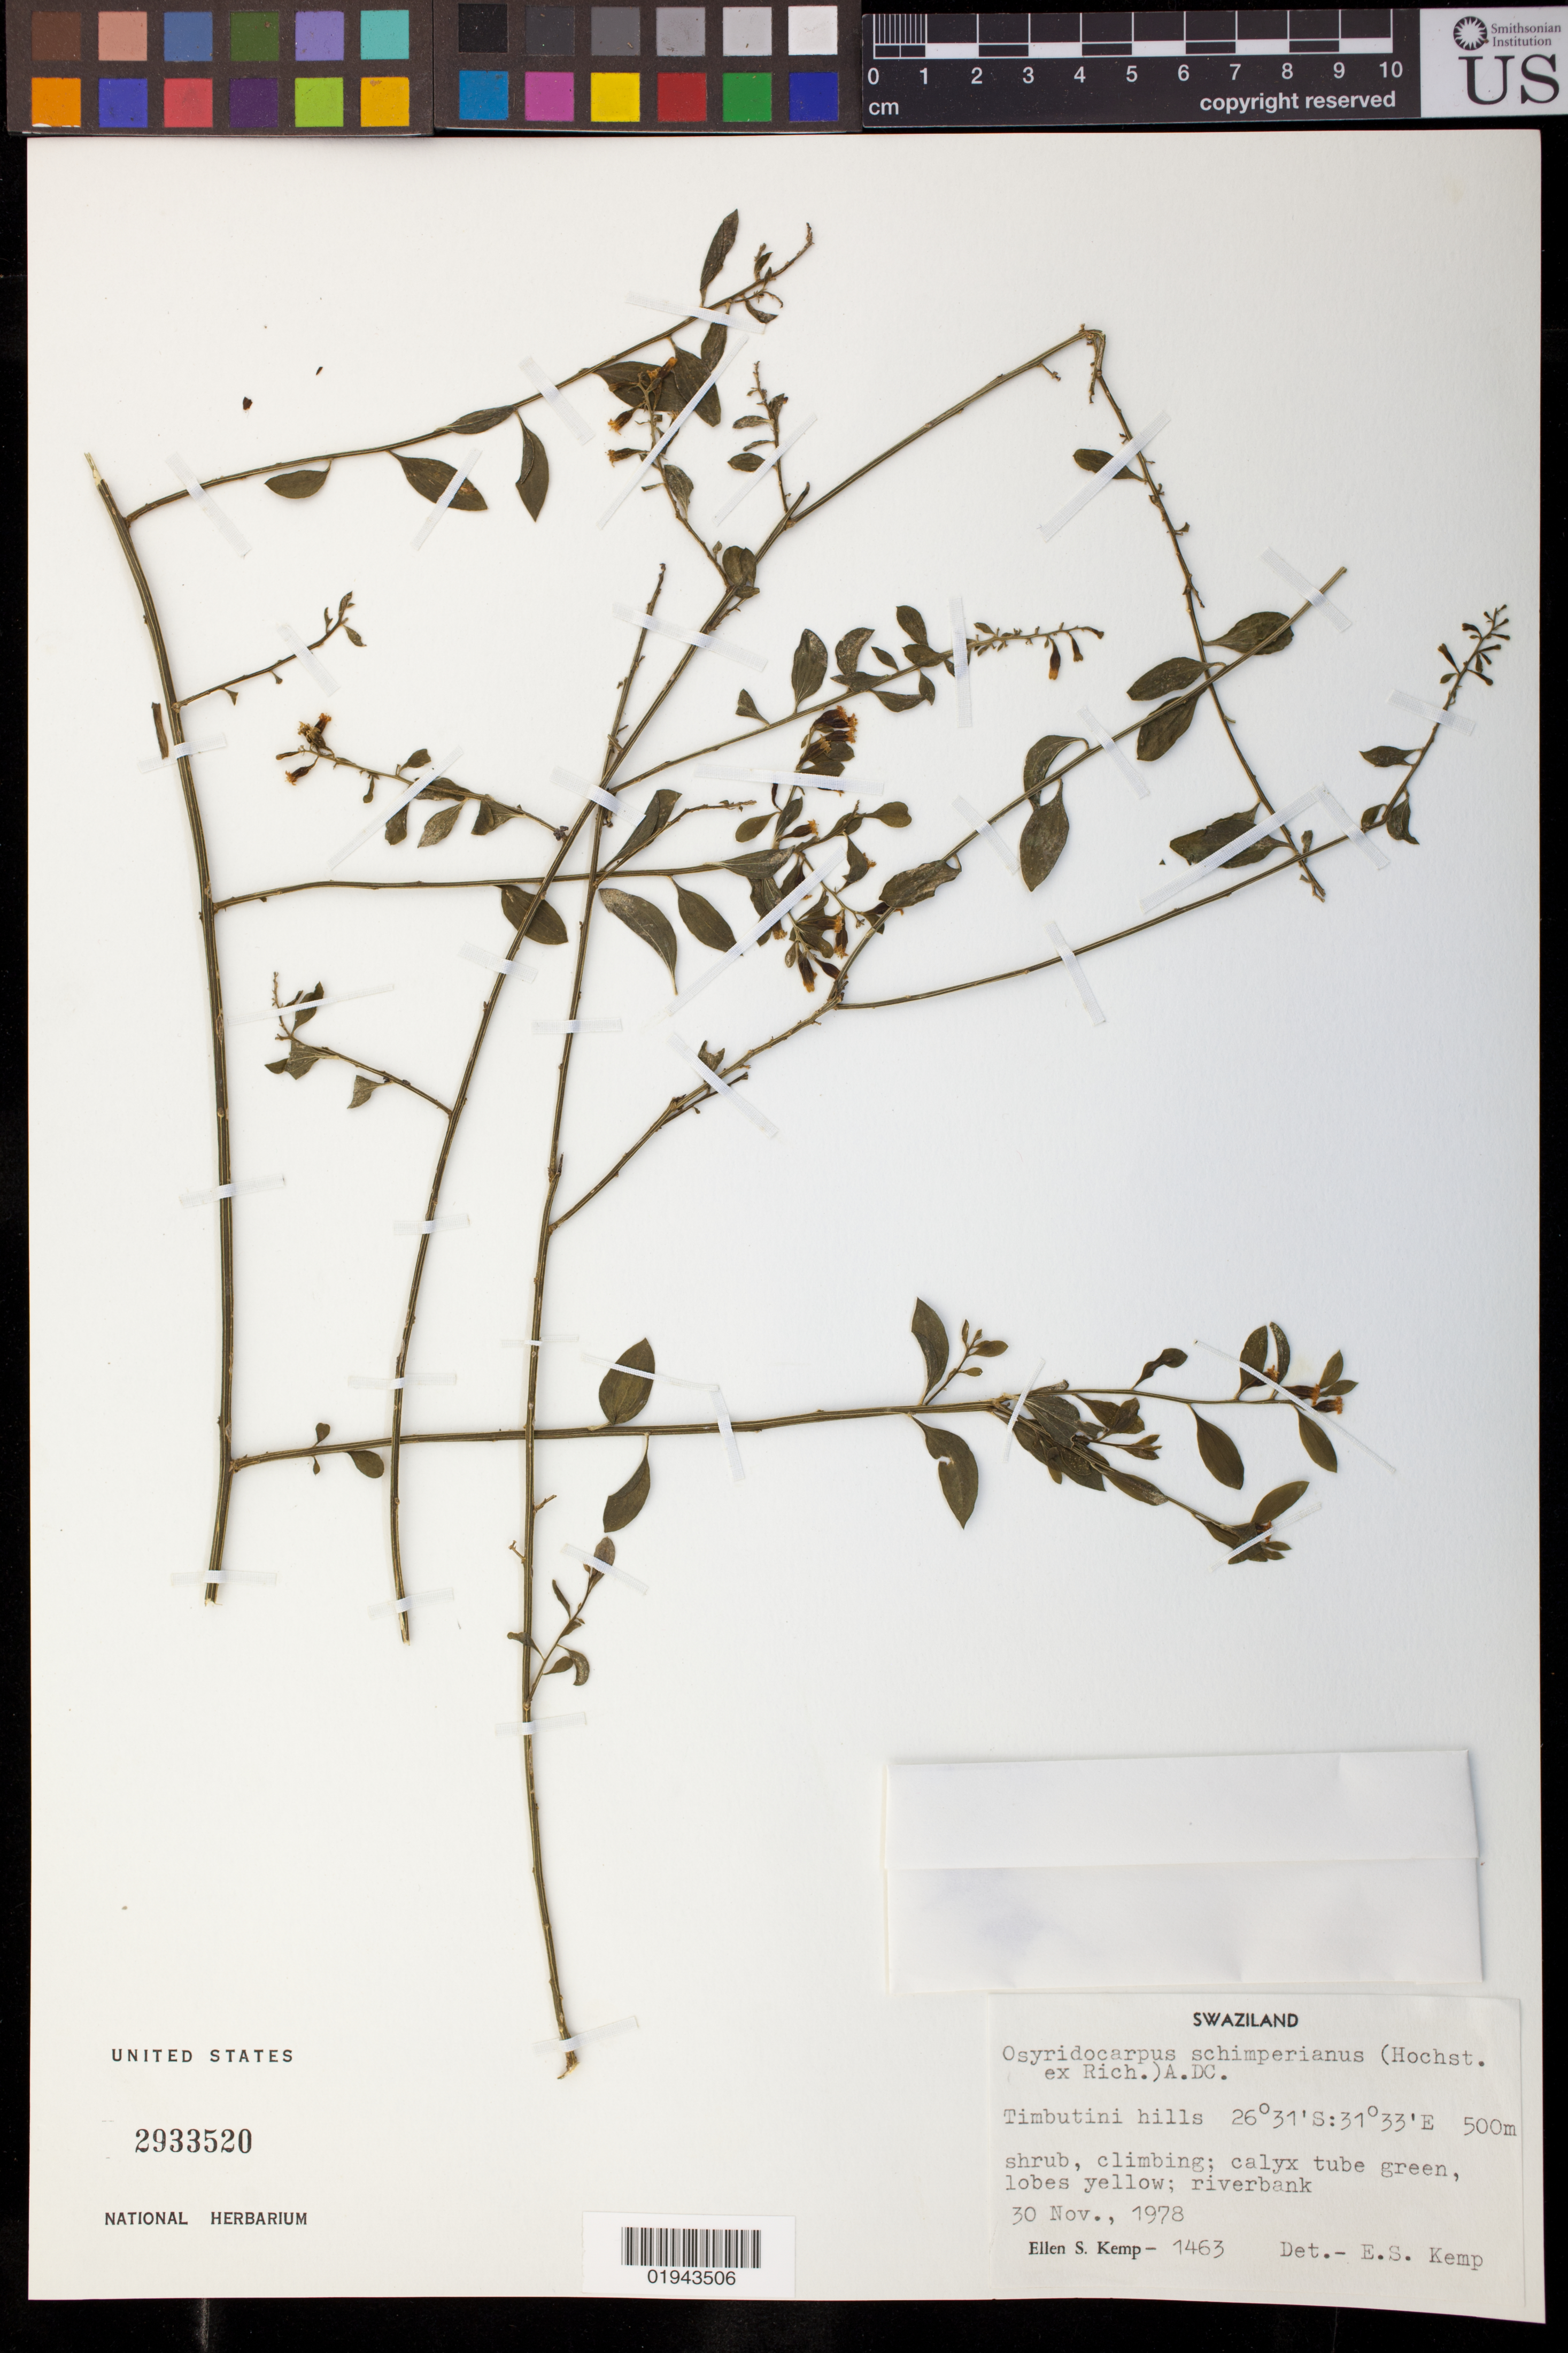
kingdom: Plantae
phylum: Tracheophyta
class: Magnoliopsida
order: Santalales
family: Thesiaceae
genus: Osyridicarpos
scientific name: Osyridicarpos schimperianus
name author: (Hochst. ex A. Rich.) A. DC.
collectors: E. S. Kemp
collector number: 1463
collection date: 1978-11-30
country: Eswatini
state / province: Manzini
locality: Timbutini hills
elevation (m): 500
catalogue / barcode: US 2933520